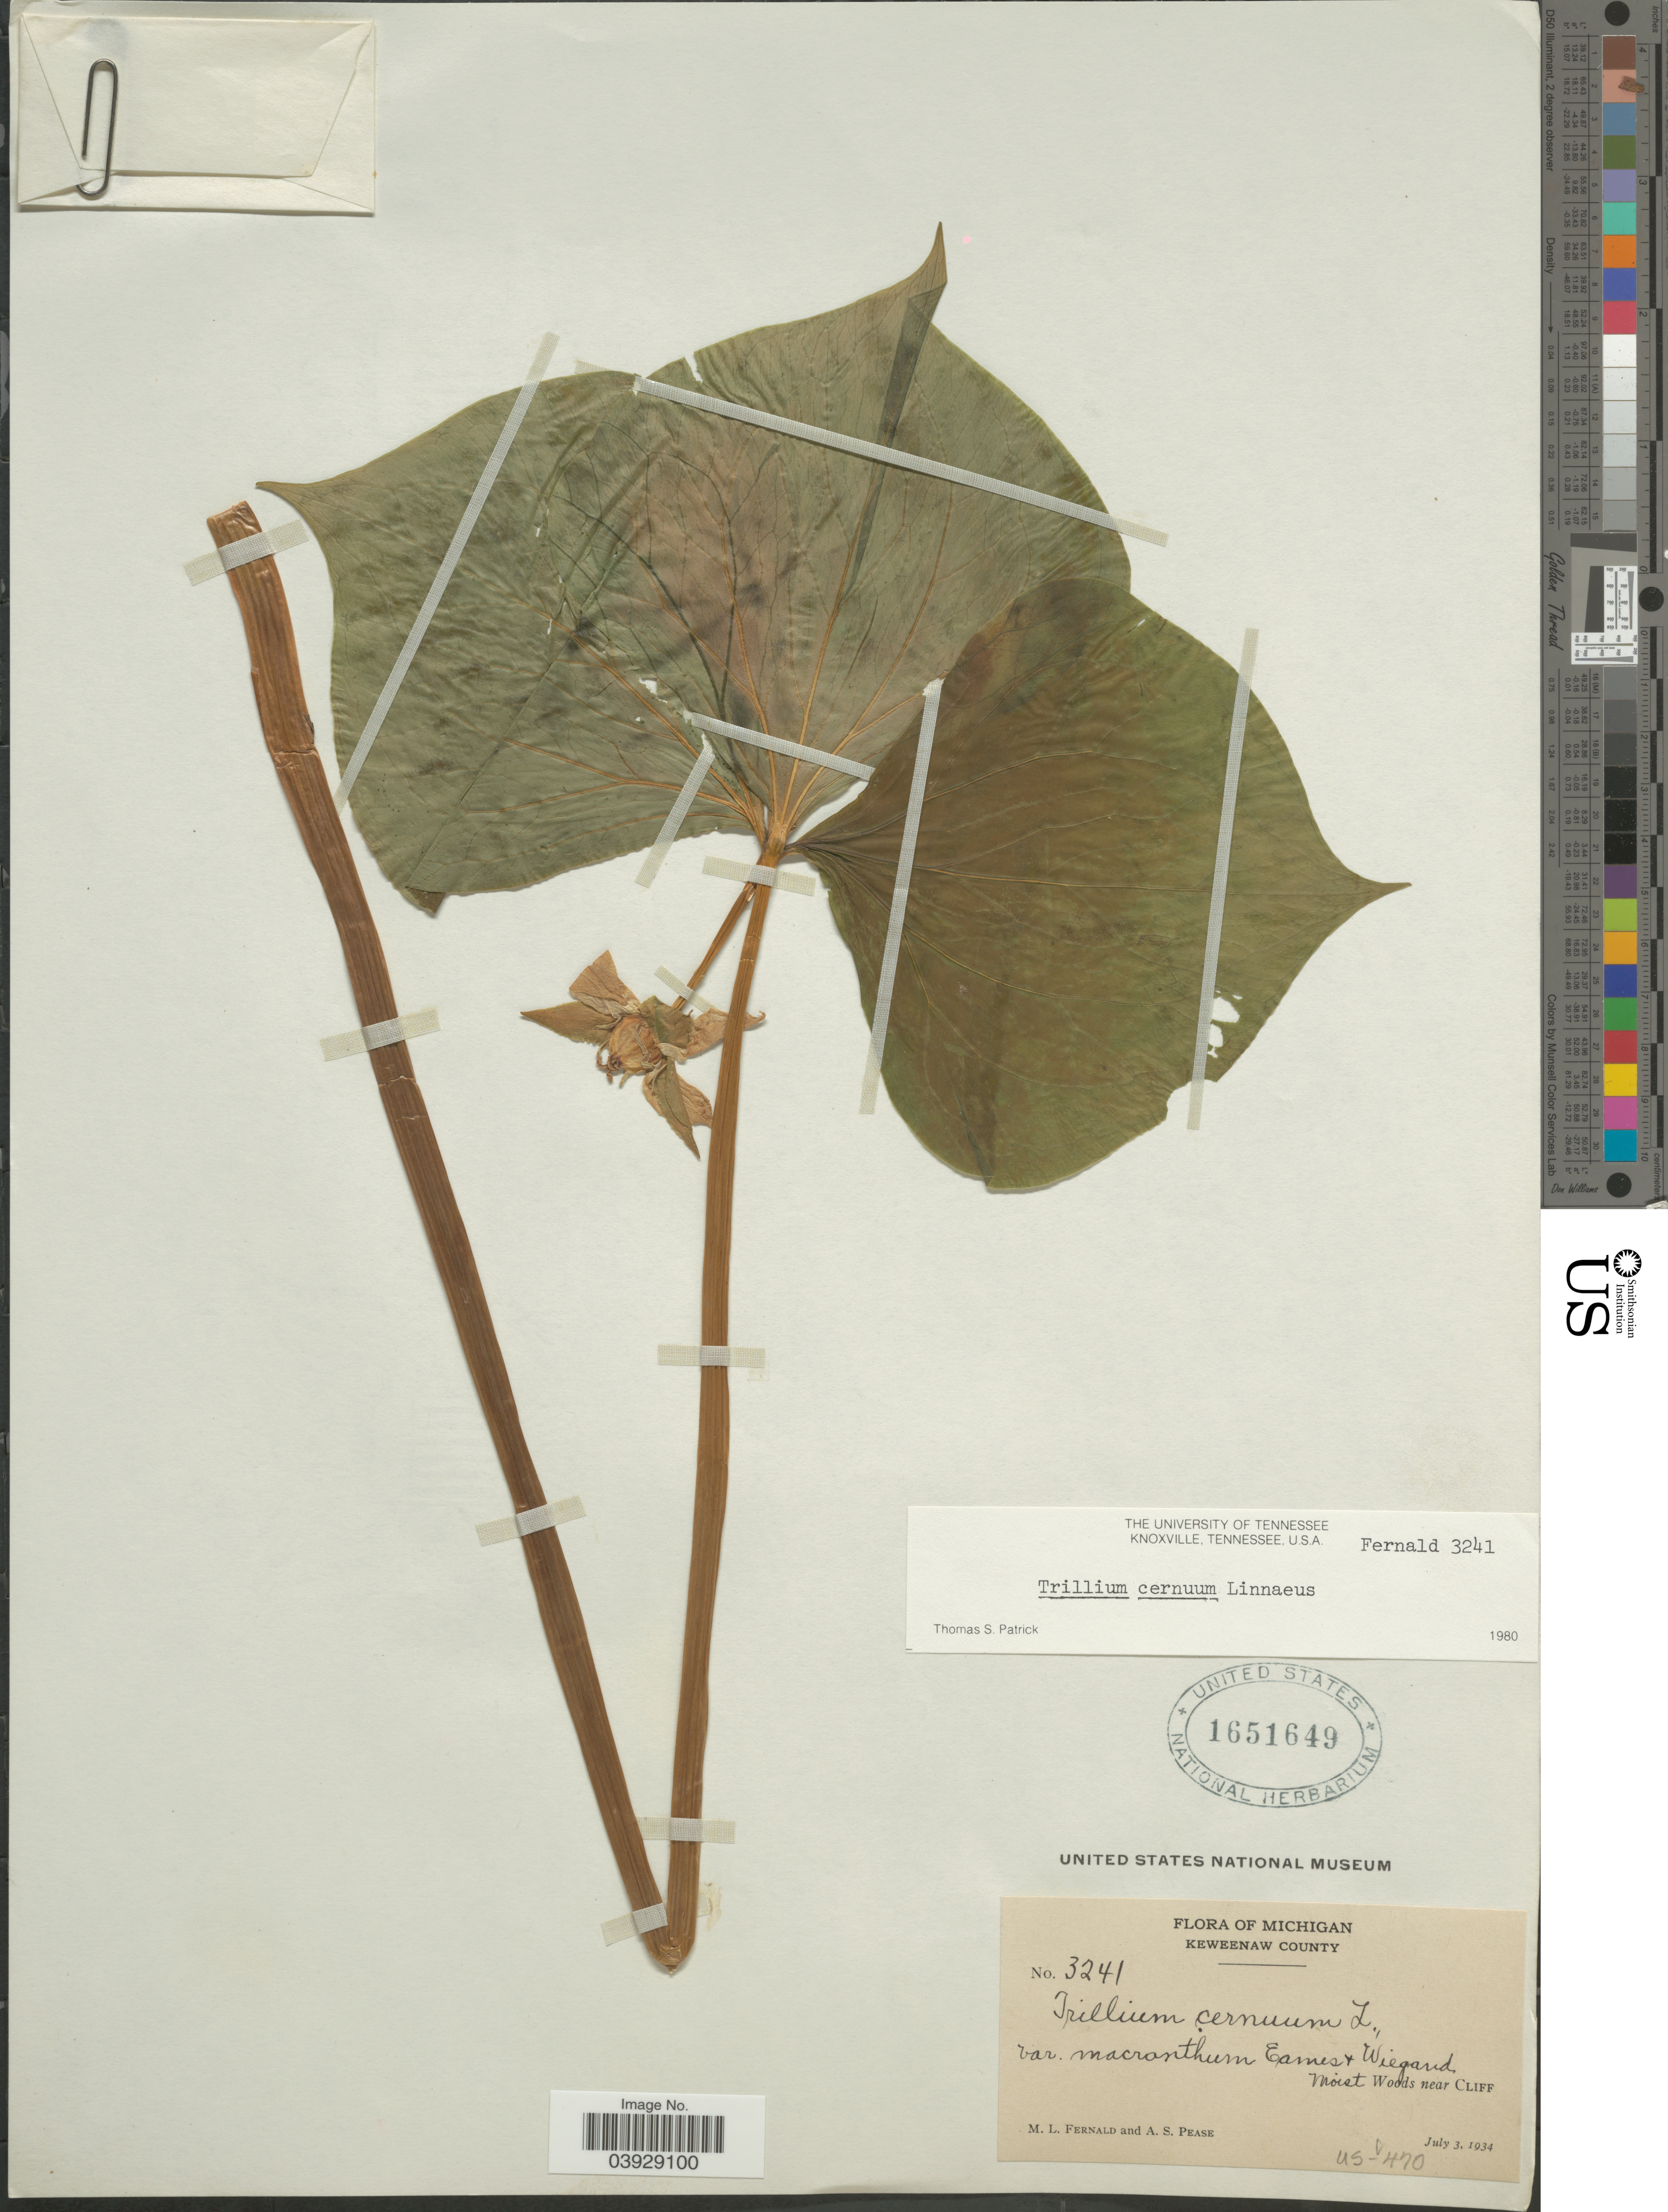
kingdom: Plantae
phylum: Tracheophyta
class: Liliopsida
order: Liliales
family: Melanthiaceae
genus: Trillium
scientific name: Trillium cernuum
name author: L.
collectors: M. L. Fernald & A. S. Pease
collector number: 3241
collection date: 1934-07-03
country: United States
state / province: Michigan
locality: Keweenaw County. Moist Woods near Cliff.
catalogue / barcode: US 1651649